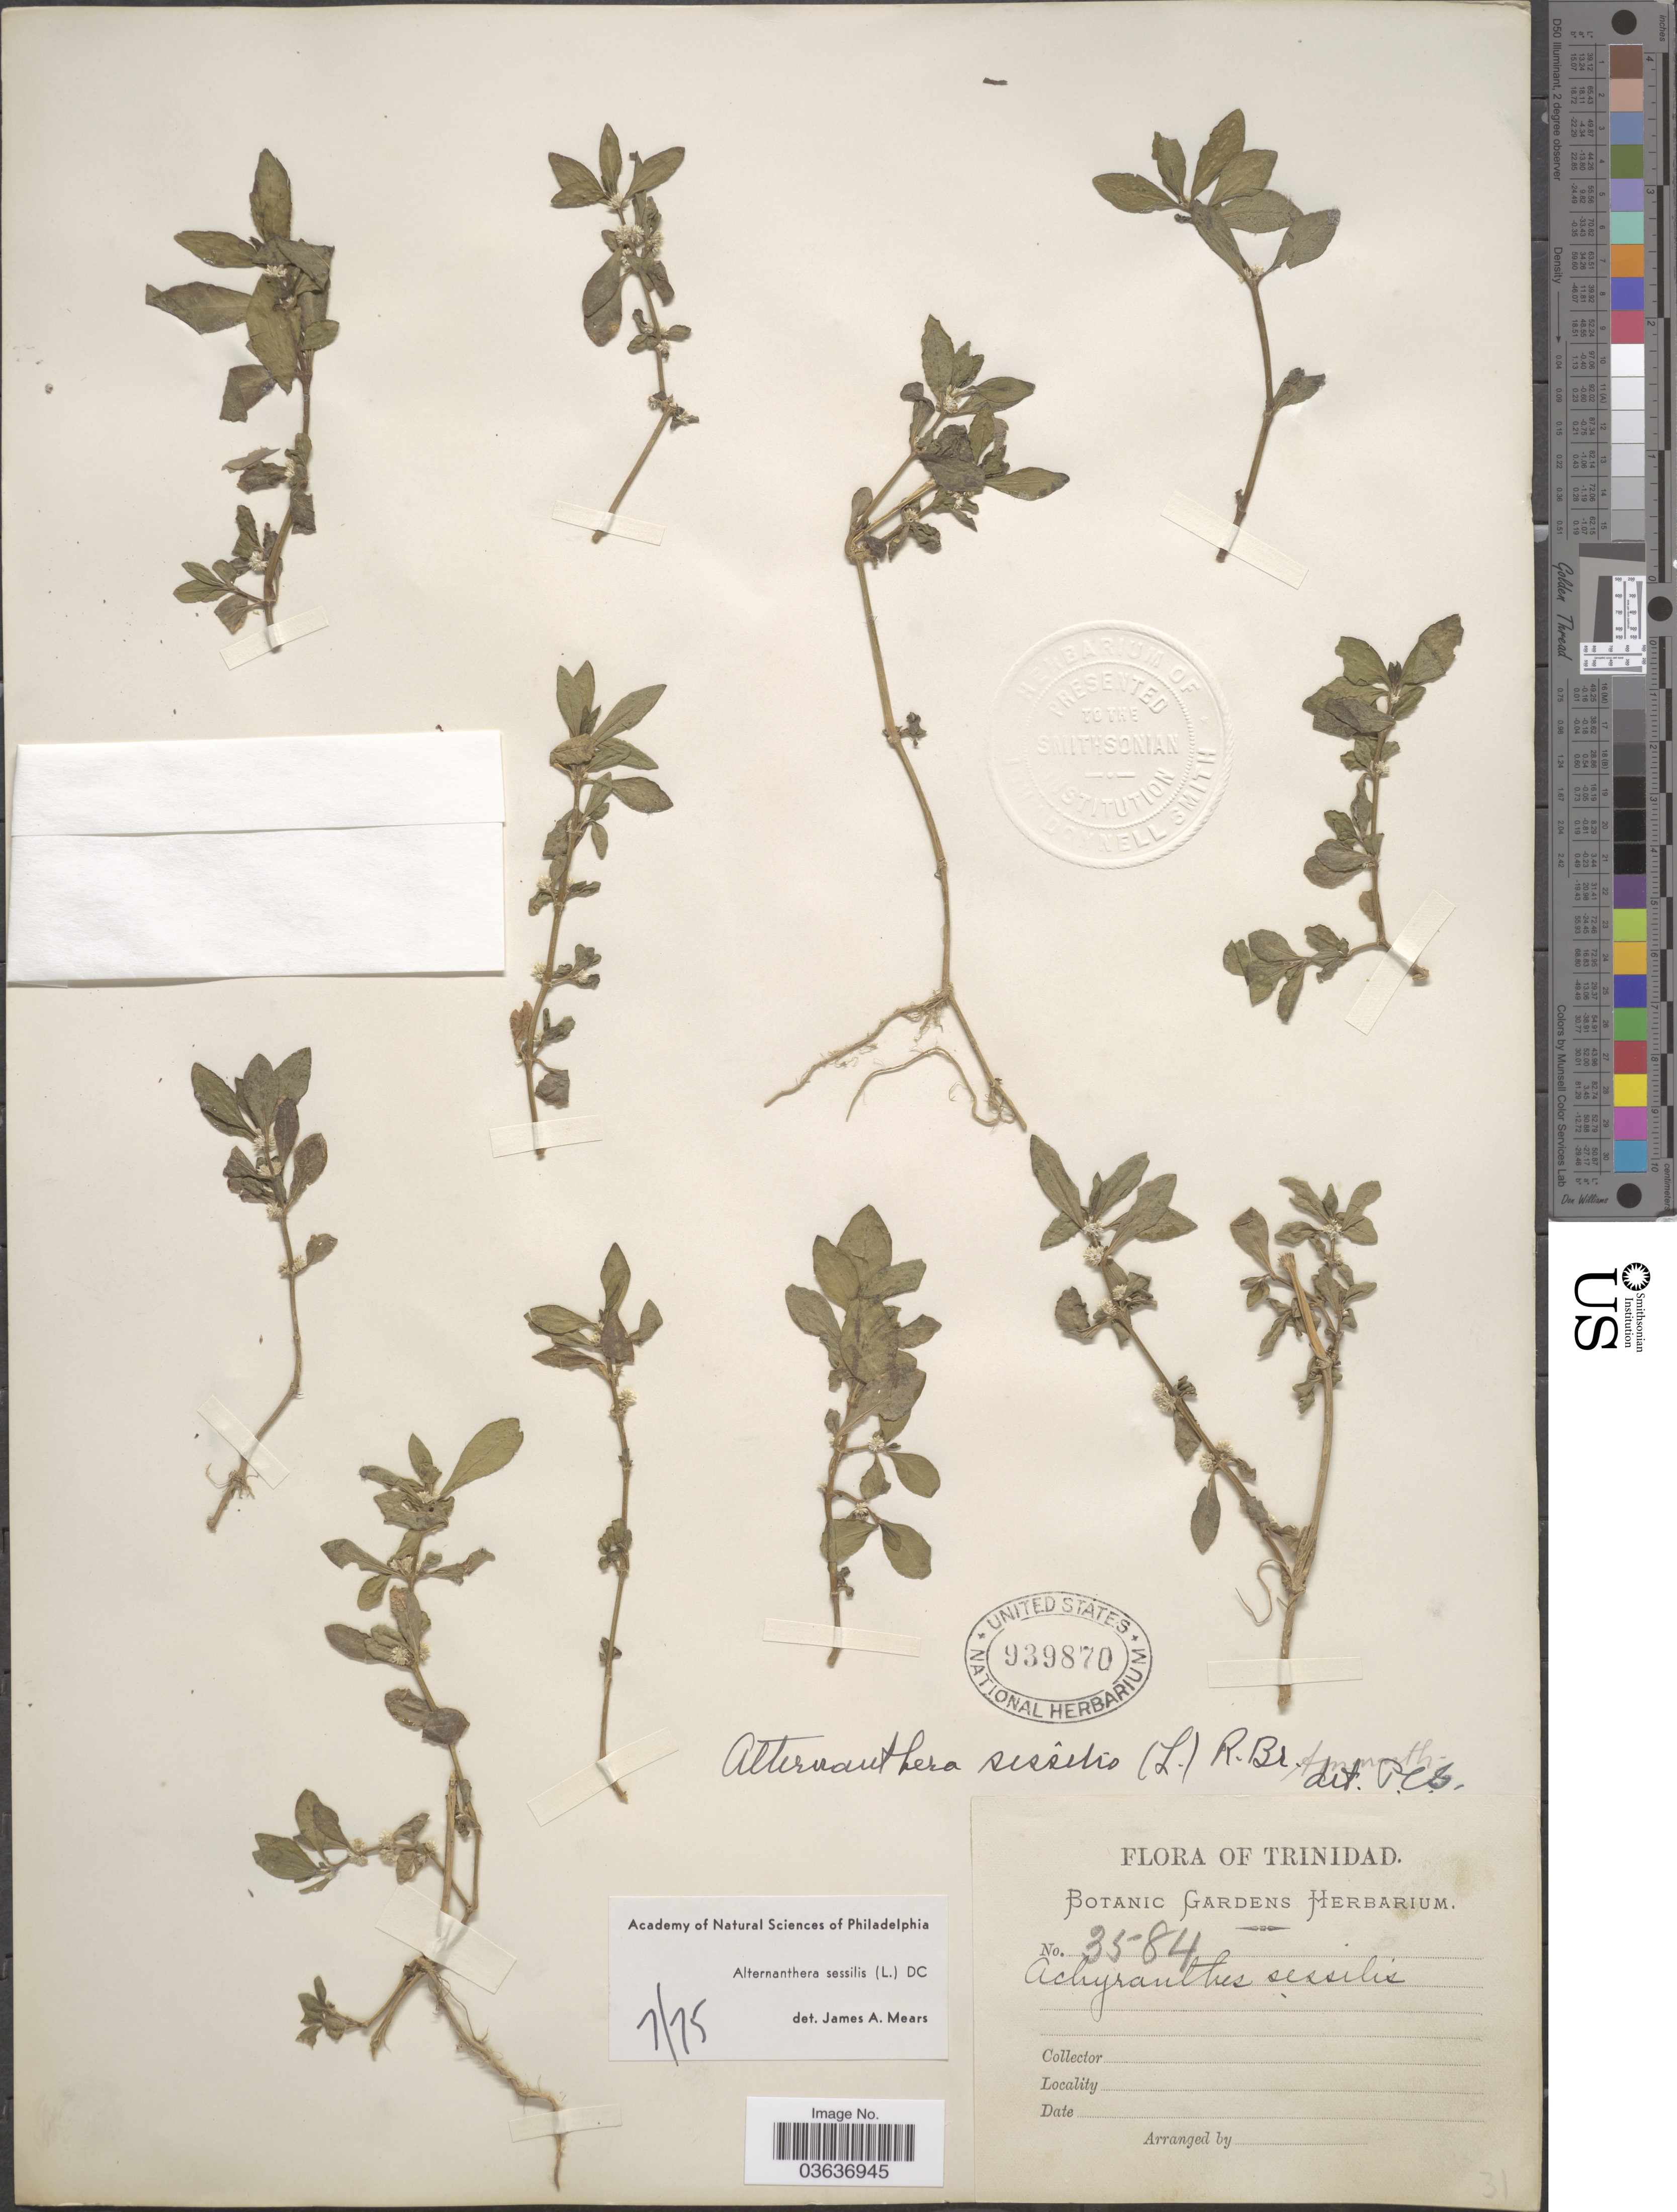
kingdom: Plantae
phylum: Tracheophyta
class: Magnoliopsida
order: Caryophyllales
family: Amaranthaceae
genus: Alternanthera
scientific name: Alternanthera sessilis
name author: (L.) DC.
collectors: ex herb. Botanic Gardens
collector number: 3584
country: Trinidad and Tobago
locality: Trinidad.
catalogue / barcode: US 939870